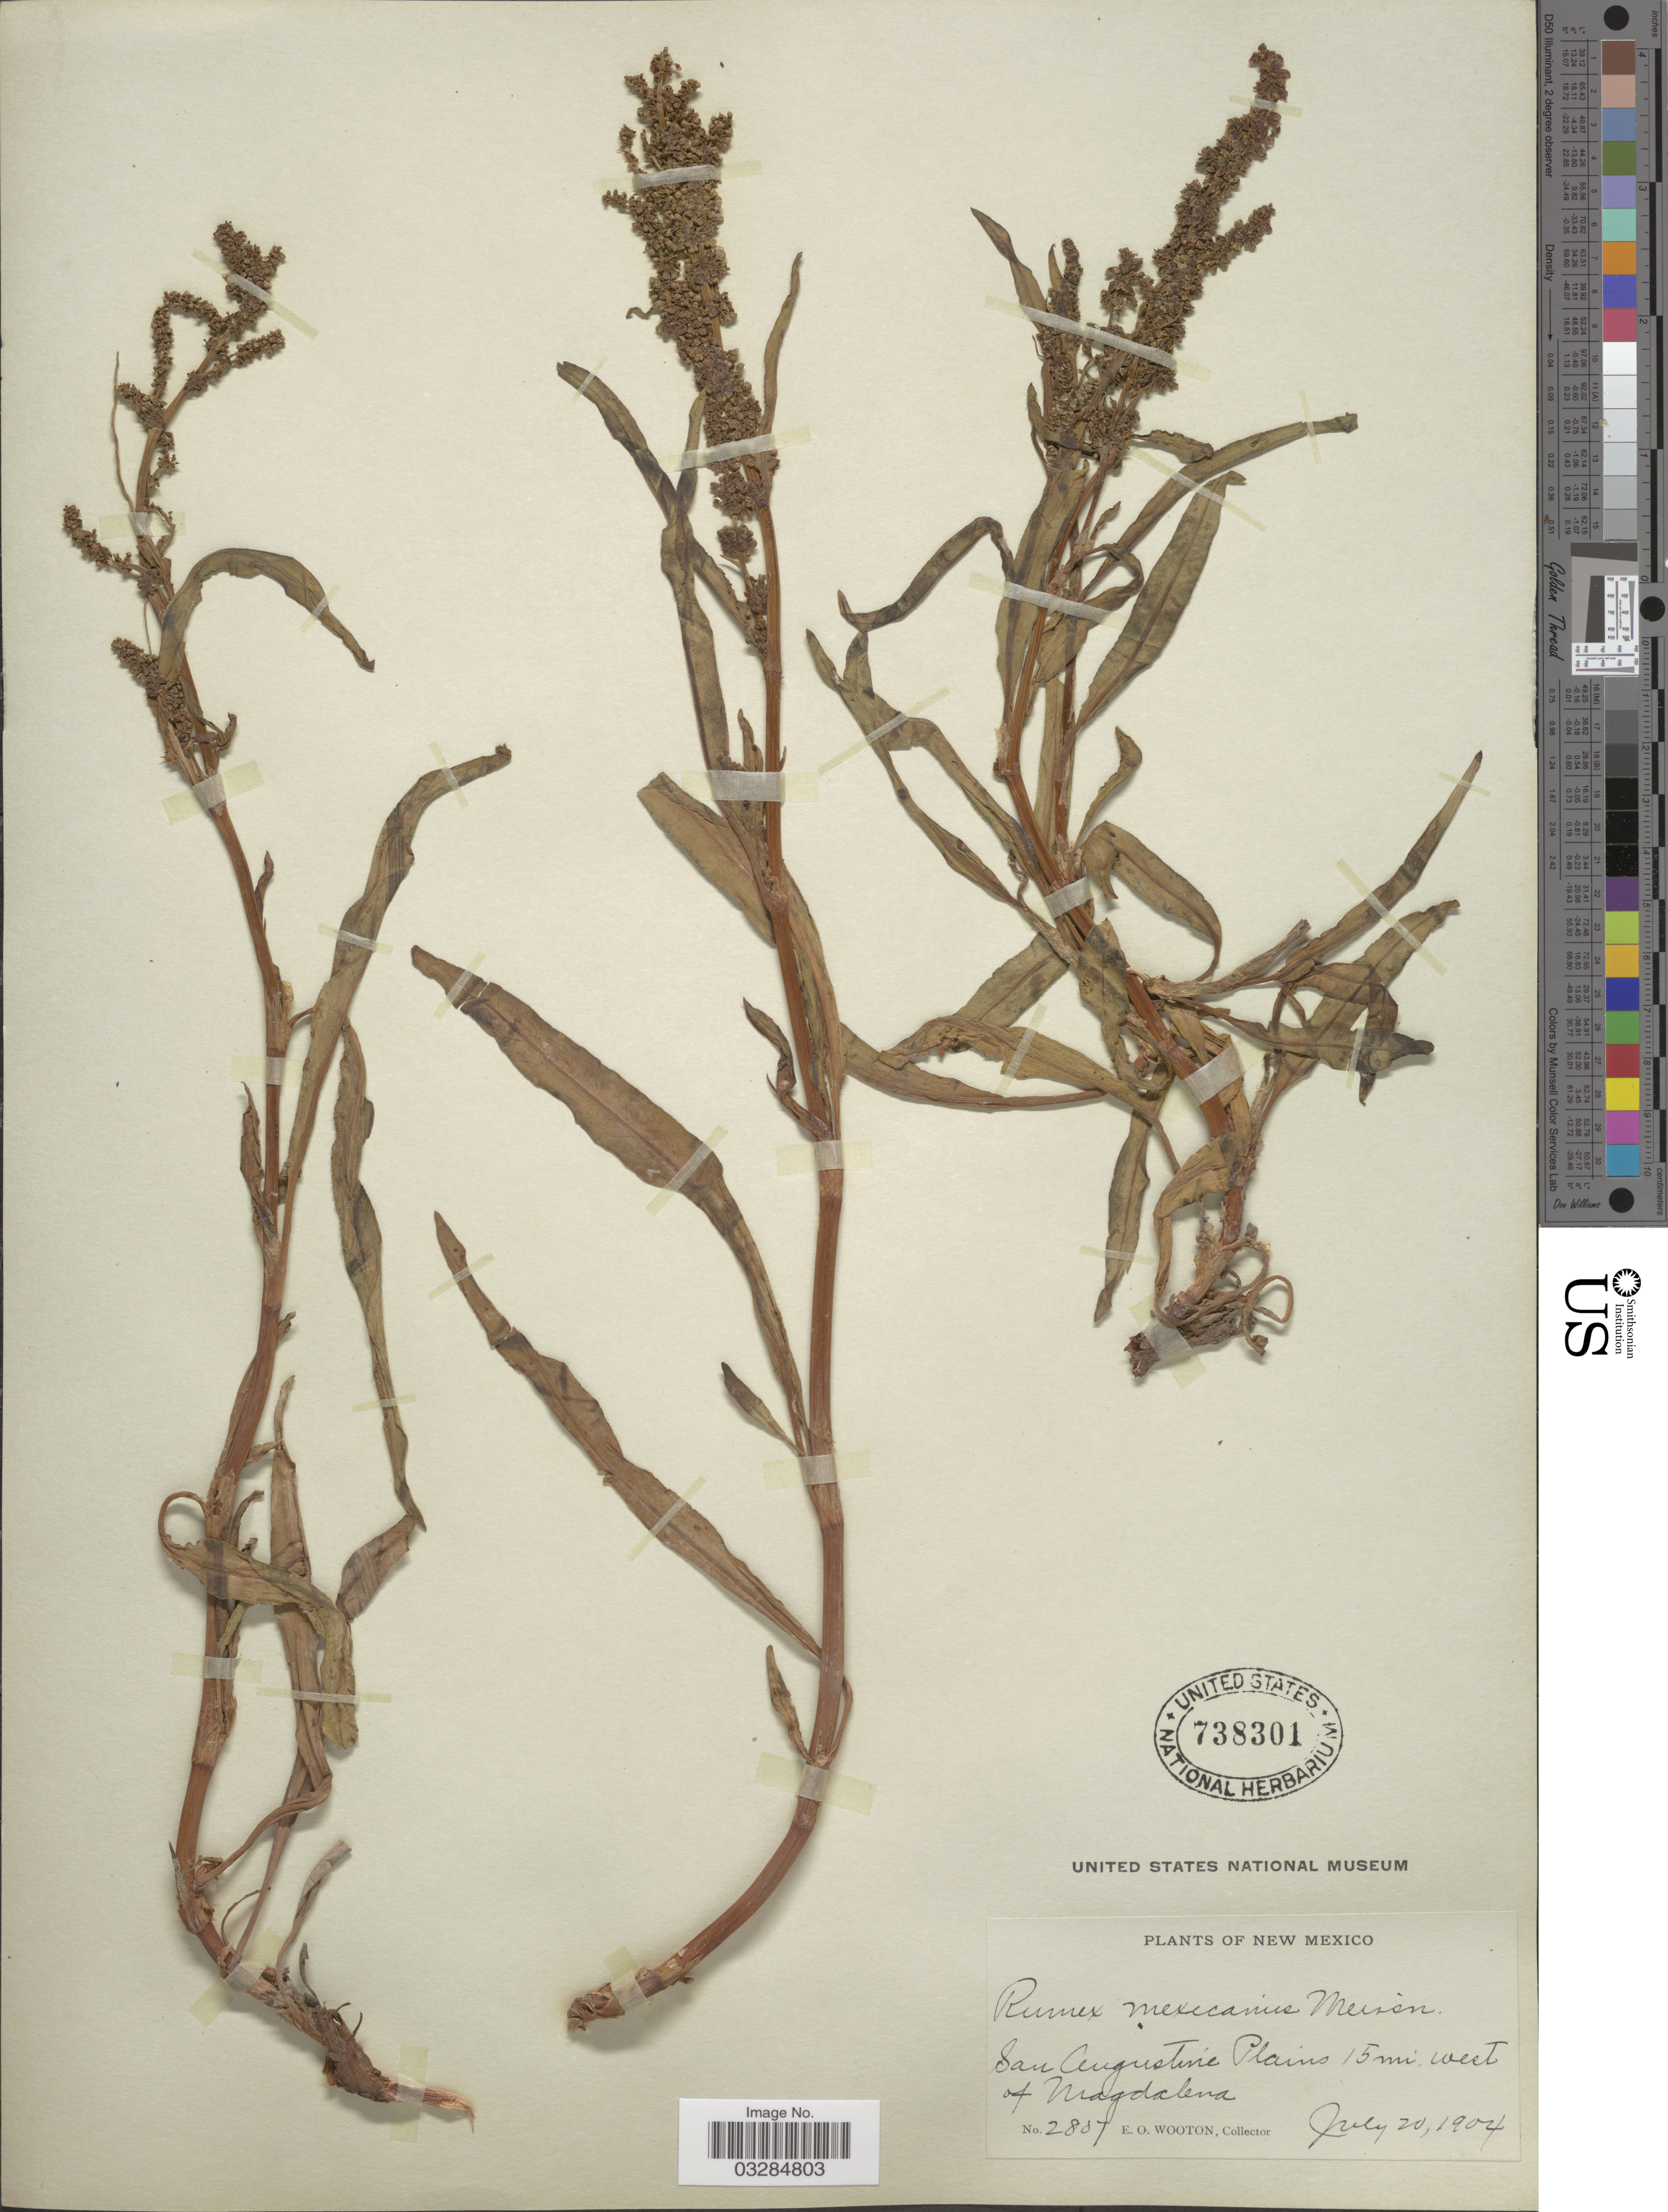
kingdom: Plantae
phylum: Tracheophyta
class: Magnoliopsida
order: Caryophyllales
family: Polygonaceae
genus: Rumex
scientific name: Rumex triangulivalvis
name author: (Danser) Rech. f.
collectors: E. O. Wooton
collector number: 2807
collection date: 1904-07-20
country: United States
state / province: New Mexico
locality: San Augustine Plains 15 mi. west of Magdalena.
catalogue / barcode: US 738301